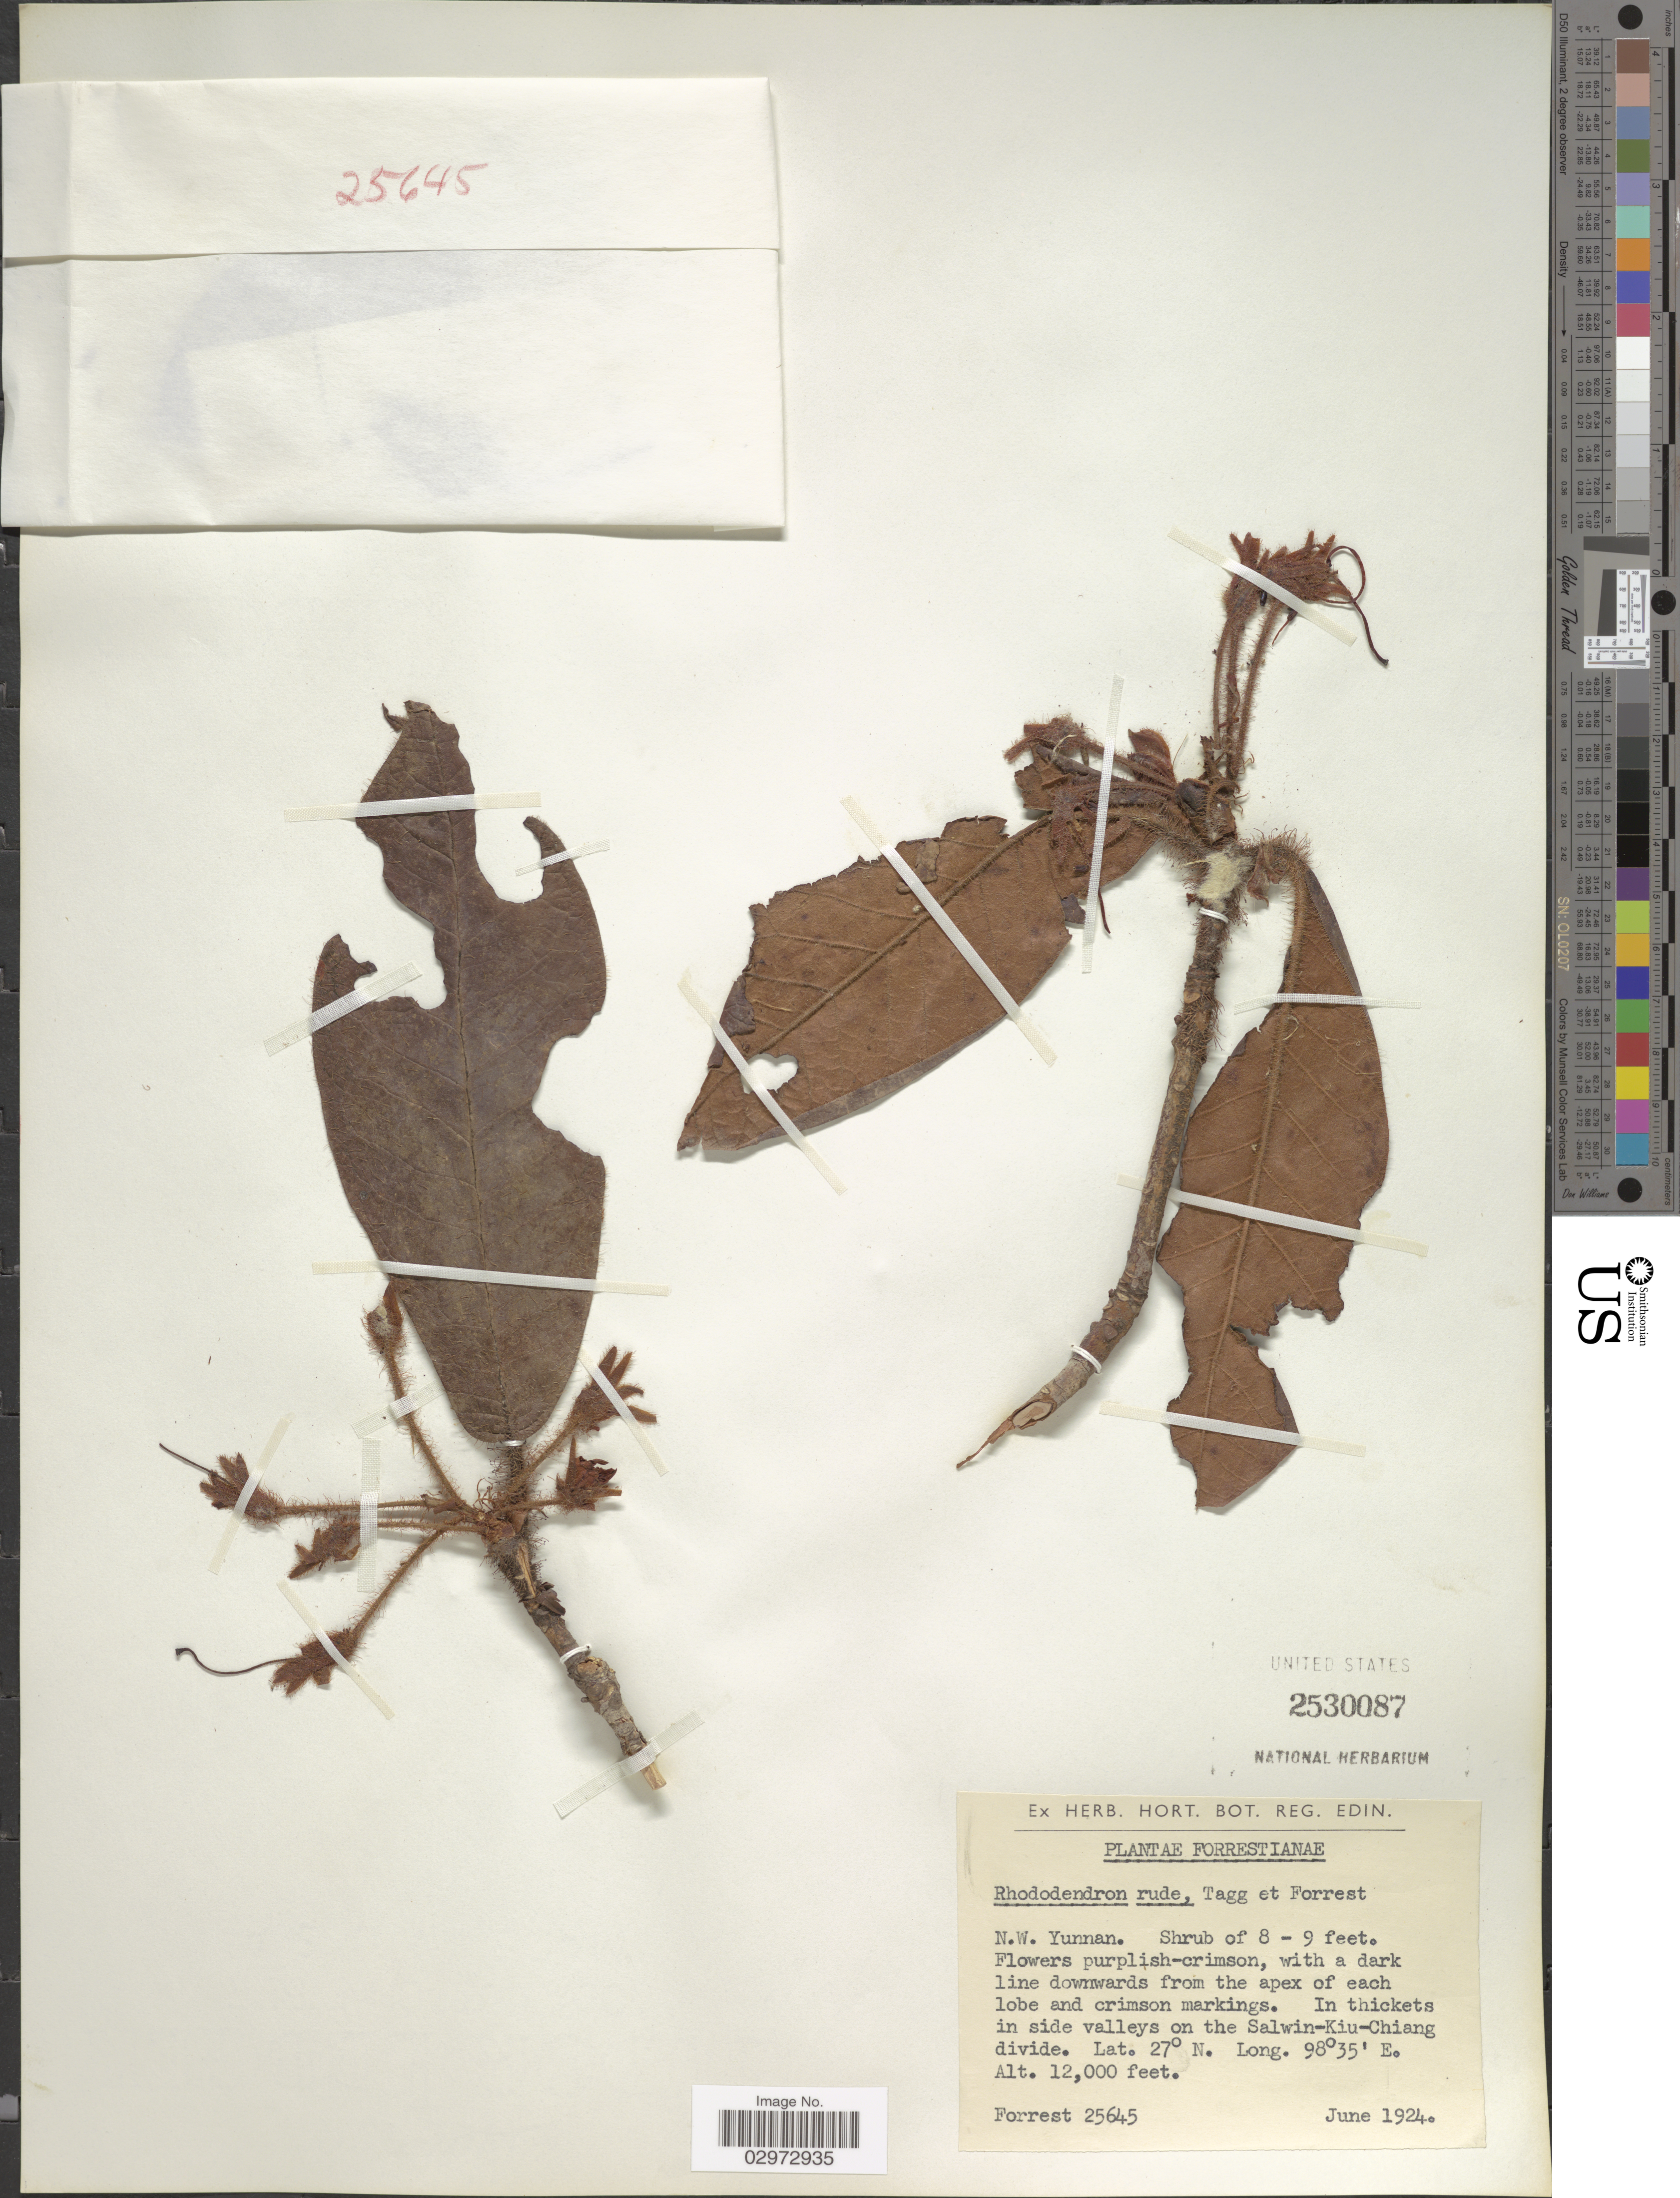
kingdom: Plantae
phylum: Tracheophyta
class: Magnoliopsida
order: Ericales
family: Ericaceae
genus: Rhododendron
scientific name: Rhododendron rude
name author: Tagg & Forrest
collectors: -. Forrest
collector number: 25645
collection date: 1924-06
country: China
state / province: Yunnan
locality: N.W. Yunnan, in thickets in side valleys on the Salwin-Kiu-Chiang divide.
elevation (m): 3658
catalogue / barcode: US 2530087